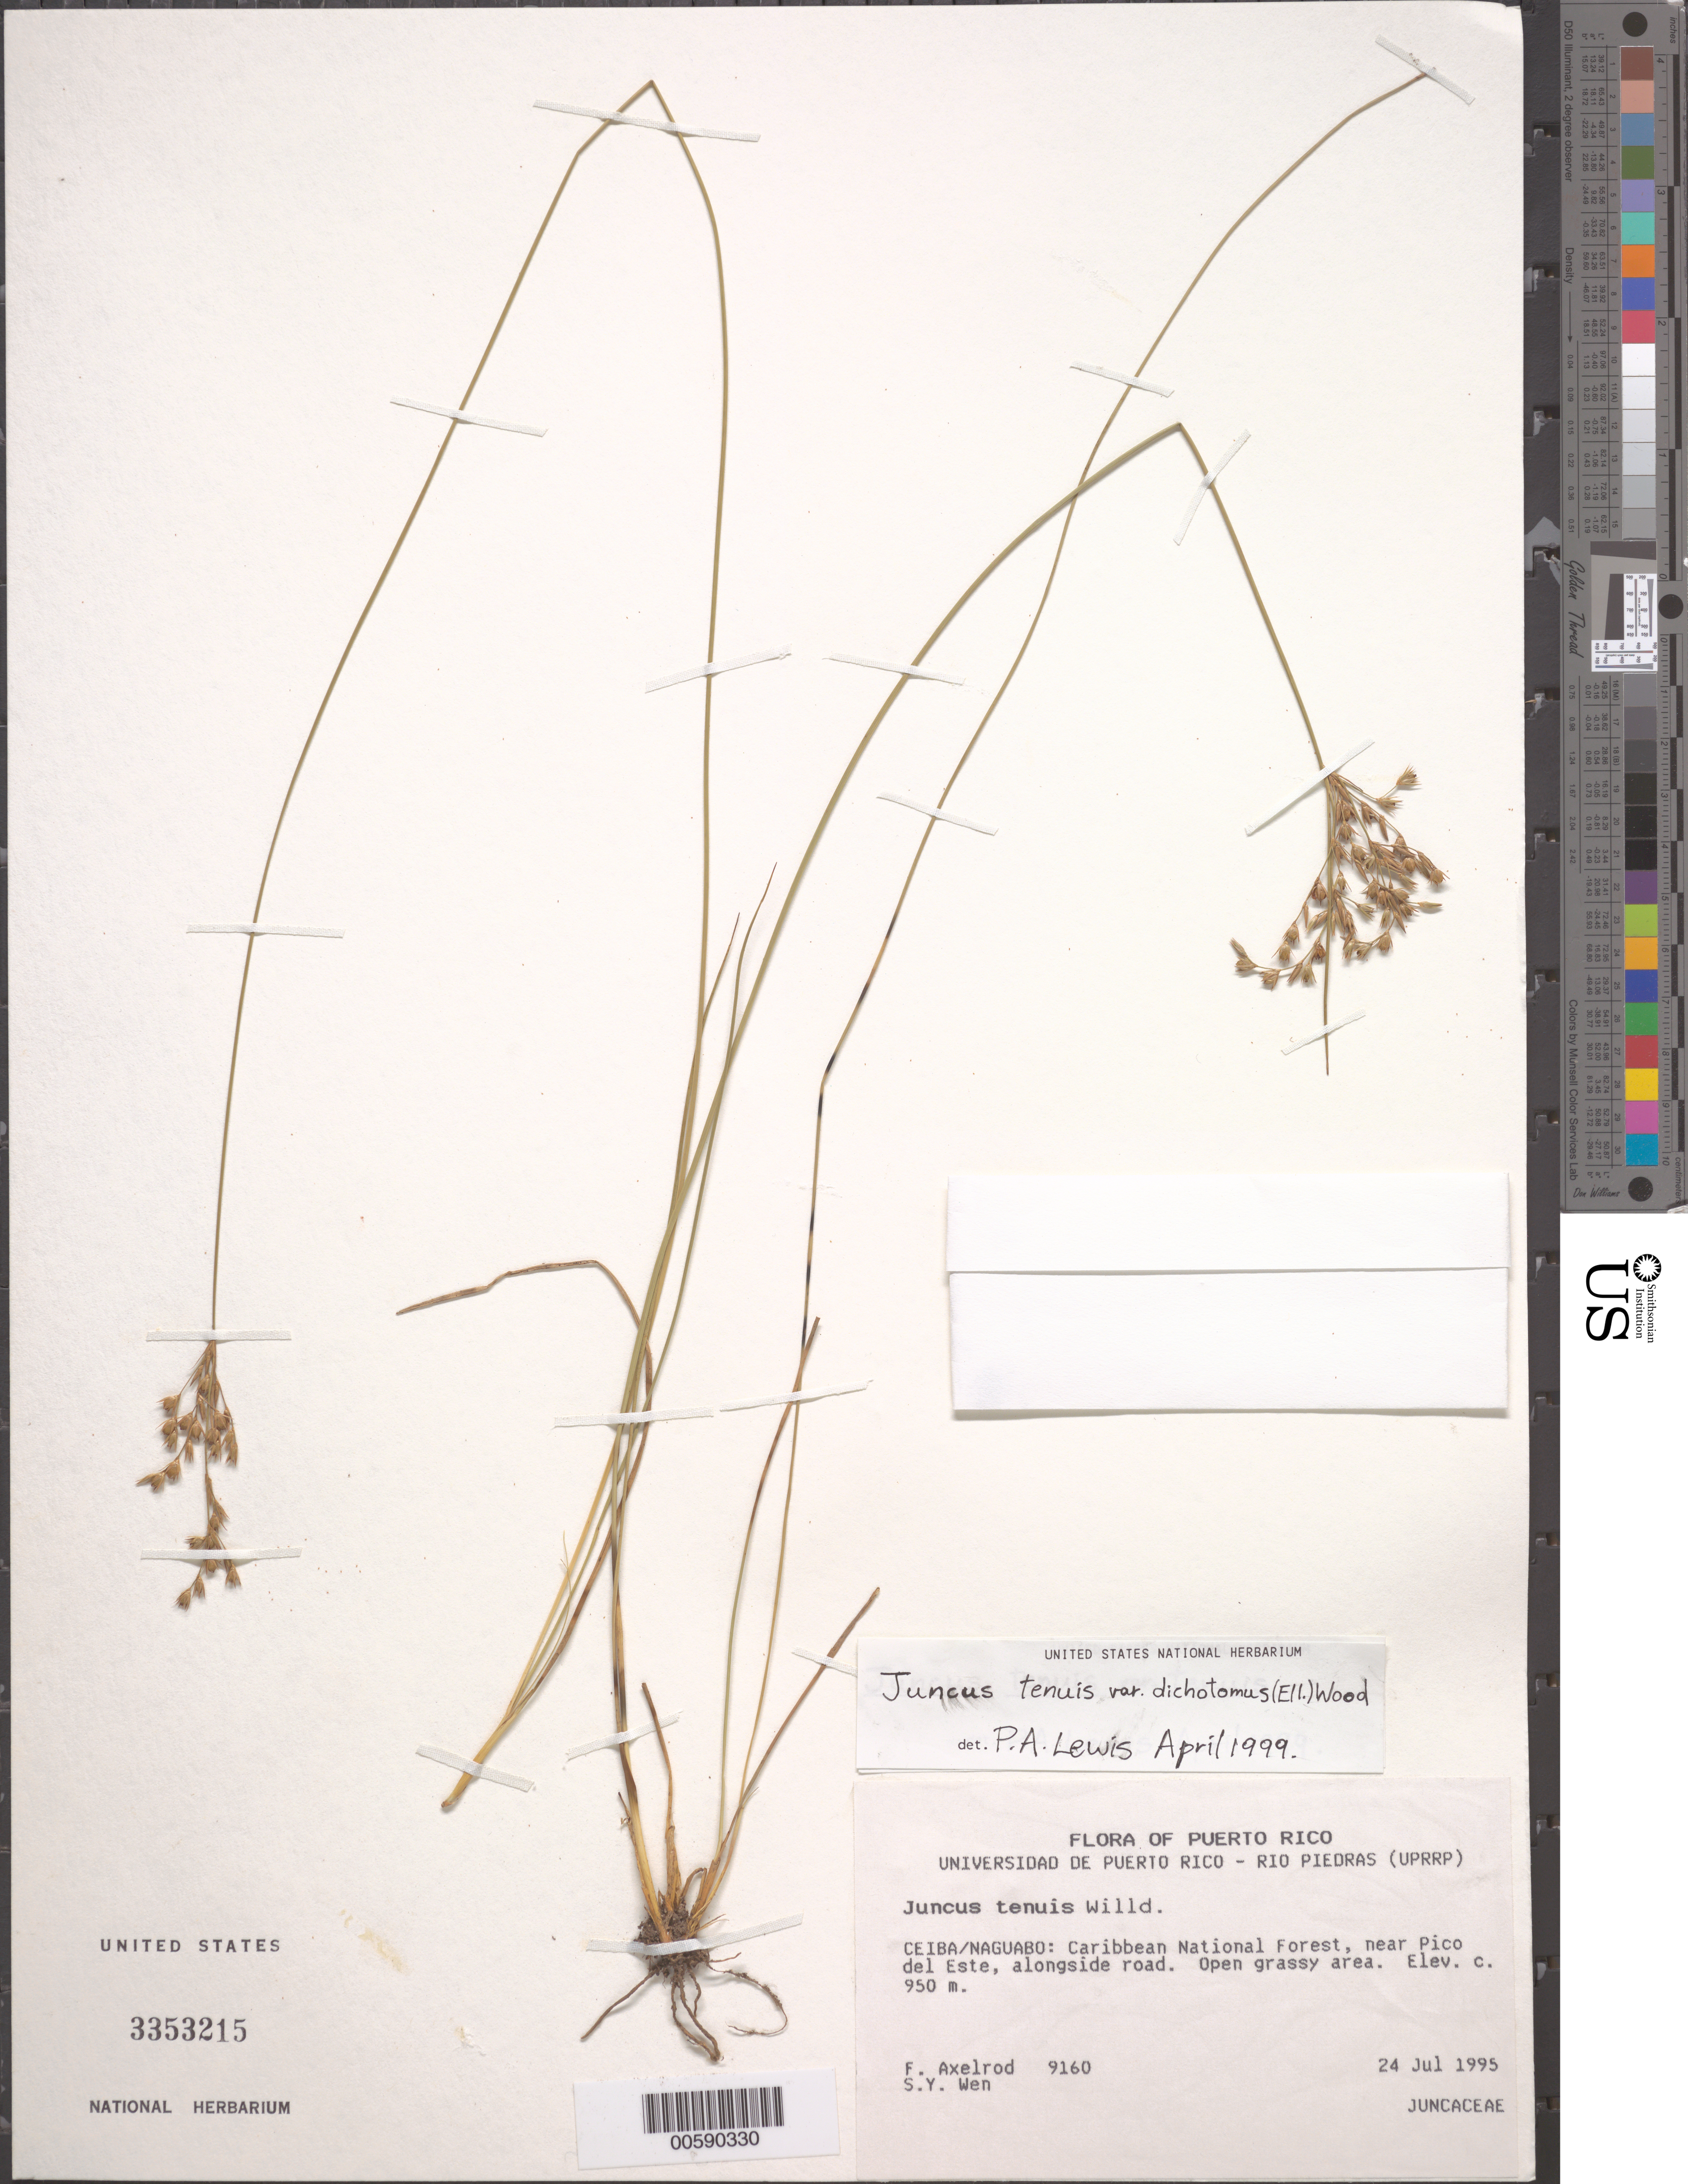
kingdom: Plantae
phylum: Tracheophyta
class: Liliopsida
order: Poales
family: Juncaceae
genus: Juncus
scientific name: Juncus tenuis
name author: Willd.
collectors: F. S. Axelrod & S. Y. Wen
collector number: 9160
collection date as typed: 24 Jul 1995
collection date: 1995-07-24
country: Puerto Rico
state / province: Naguabo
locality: Naguabo: Caribbean National Forest, near Pico del Este, alongside road.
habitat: Open grassy area.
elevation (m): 950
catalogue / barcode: US 3353215